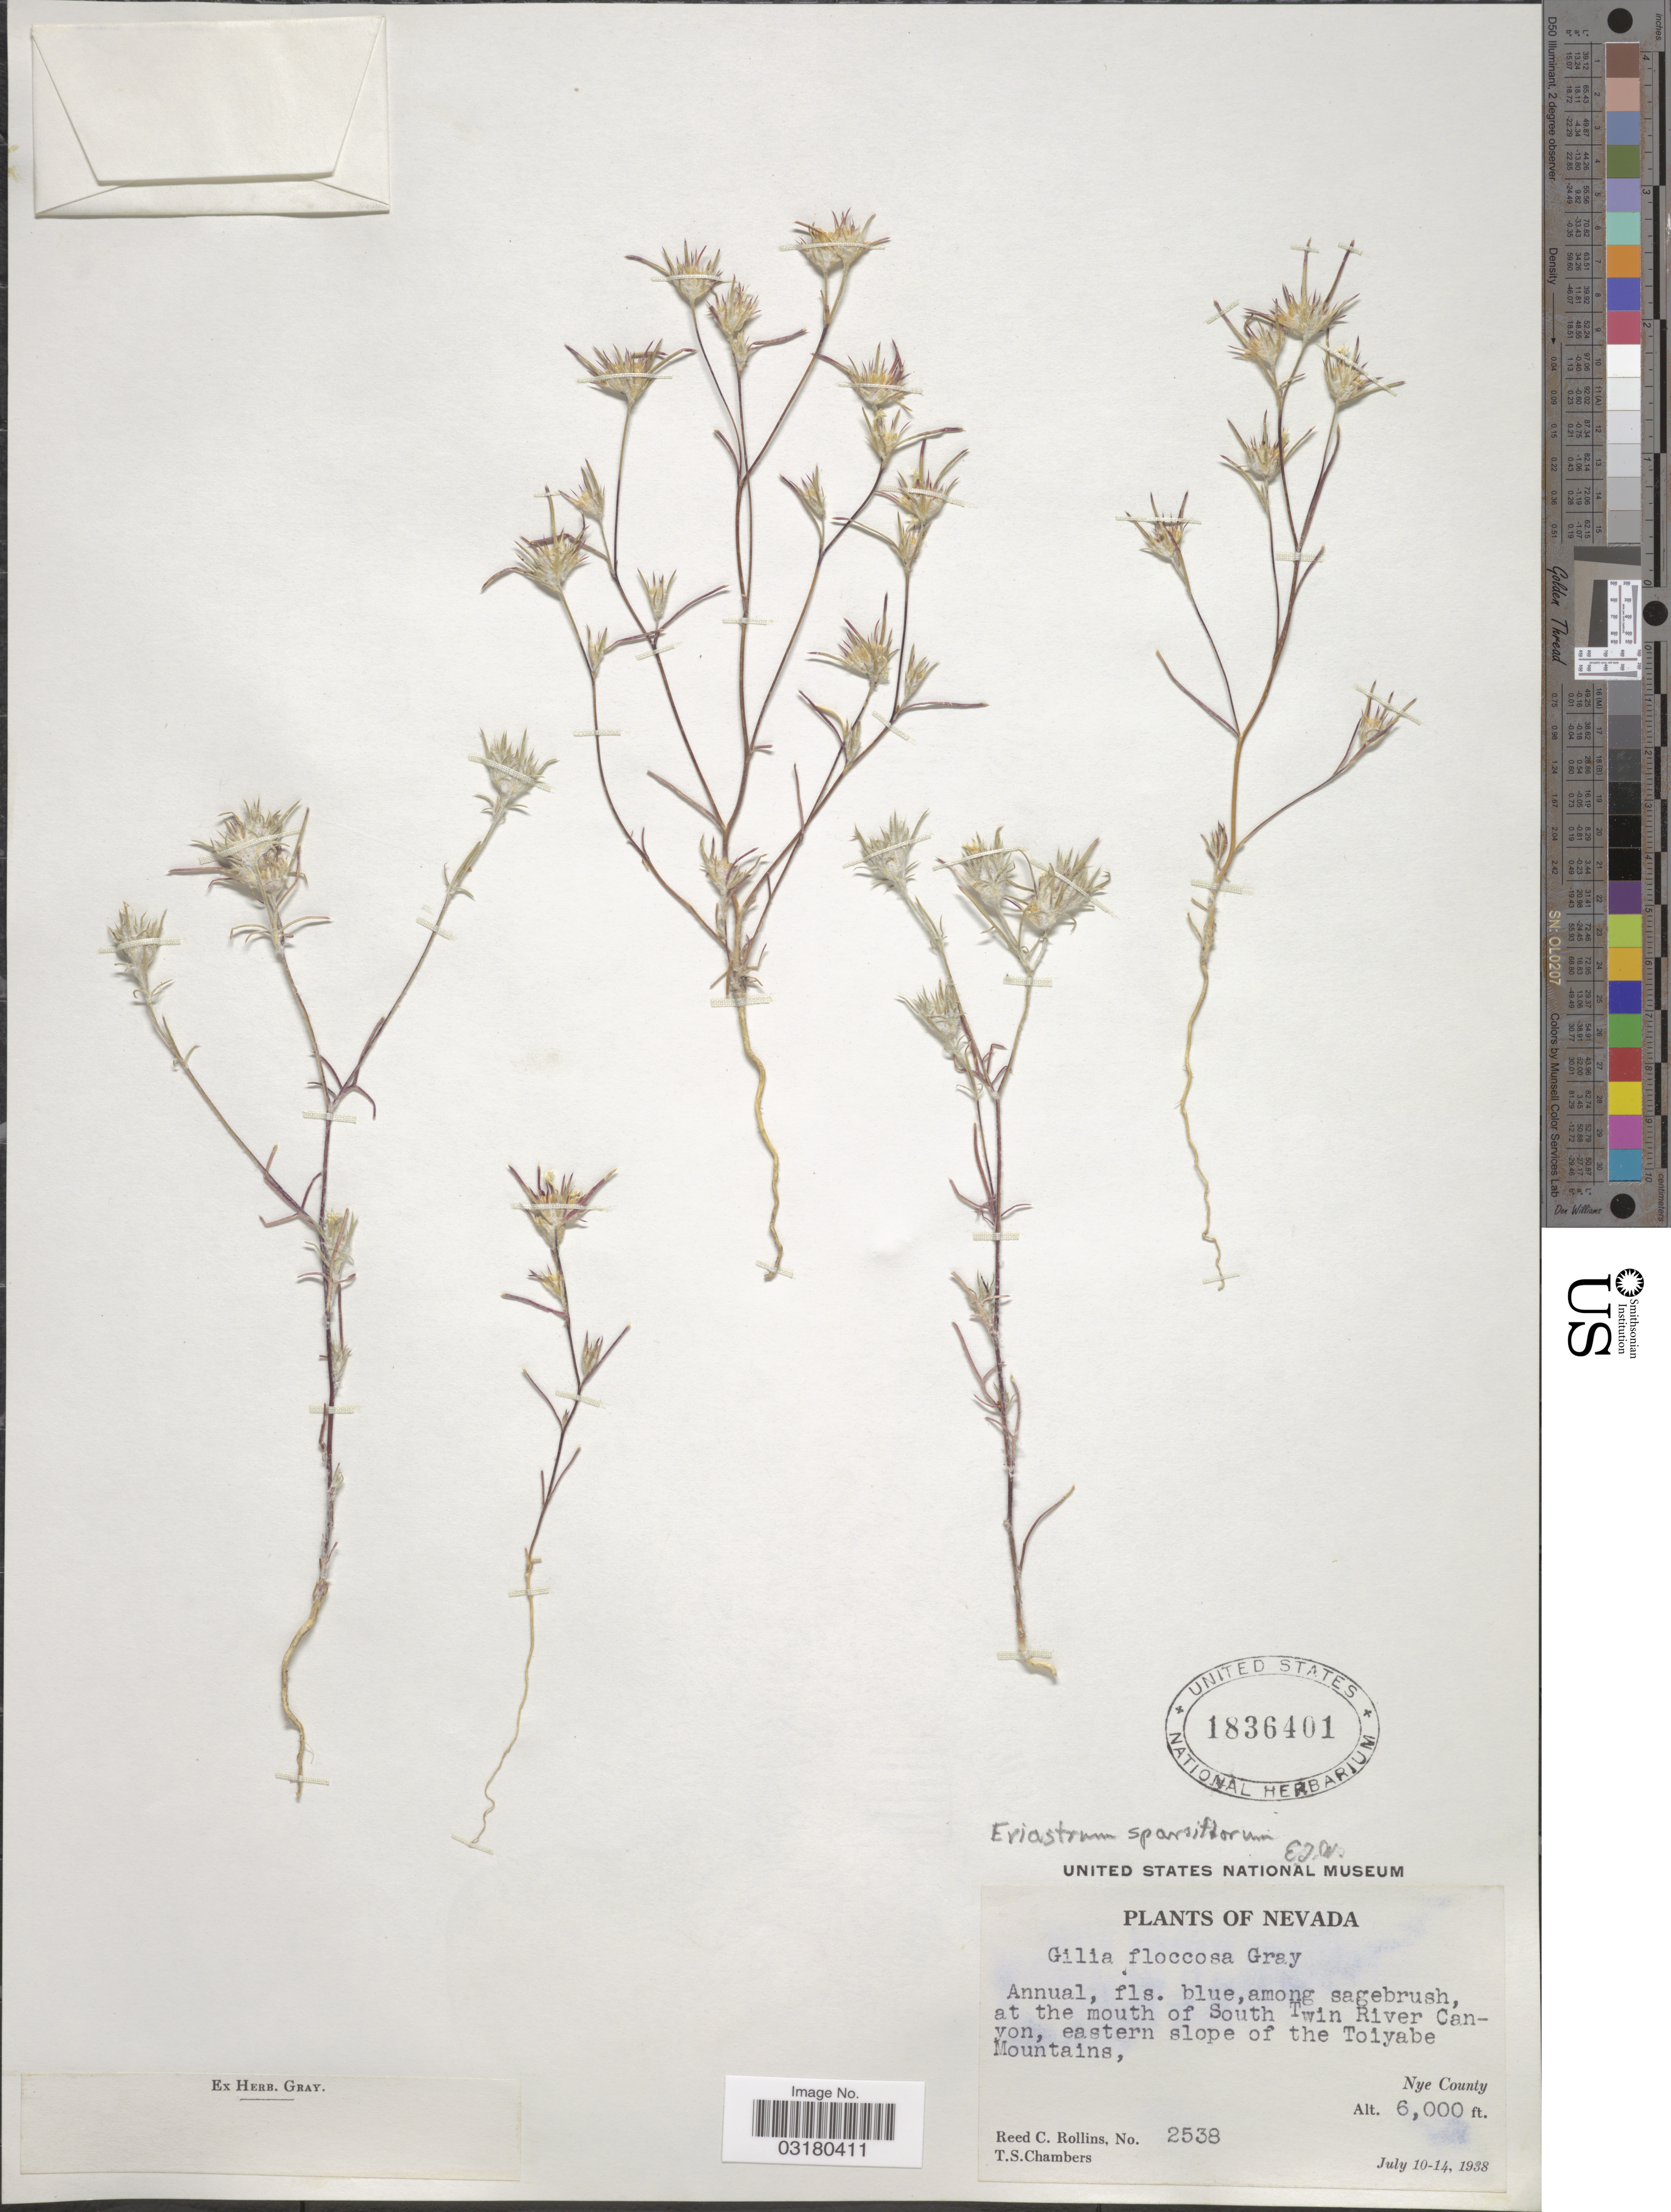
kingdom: Plantae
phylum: Tracheophyta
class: Magnoliopsida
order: Ericales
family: Polemoniaceae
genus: Eriastrum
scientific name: Eriastrum sparsiflorum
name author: (Eastw.) H. Mason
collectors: R. C. Rollins & T. Chambers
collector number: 2538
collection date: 1938-07-10/1938-07-14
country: United States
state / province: Nevada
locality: Among sagebrush, at the mouth of South Twin River Canyon, eastern slope of the Toiyabe Mountains, Nye County.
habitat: among sagebrush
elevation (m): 1829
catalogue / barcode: US 1836401